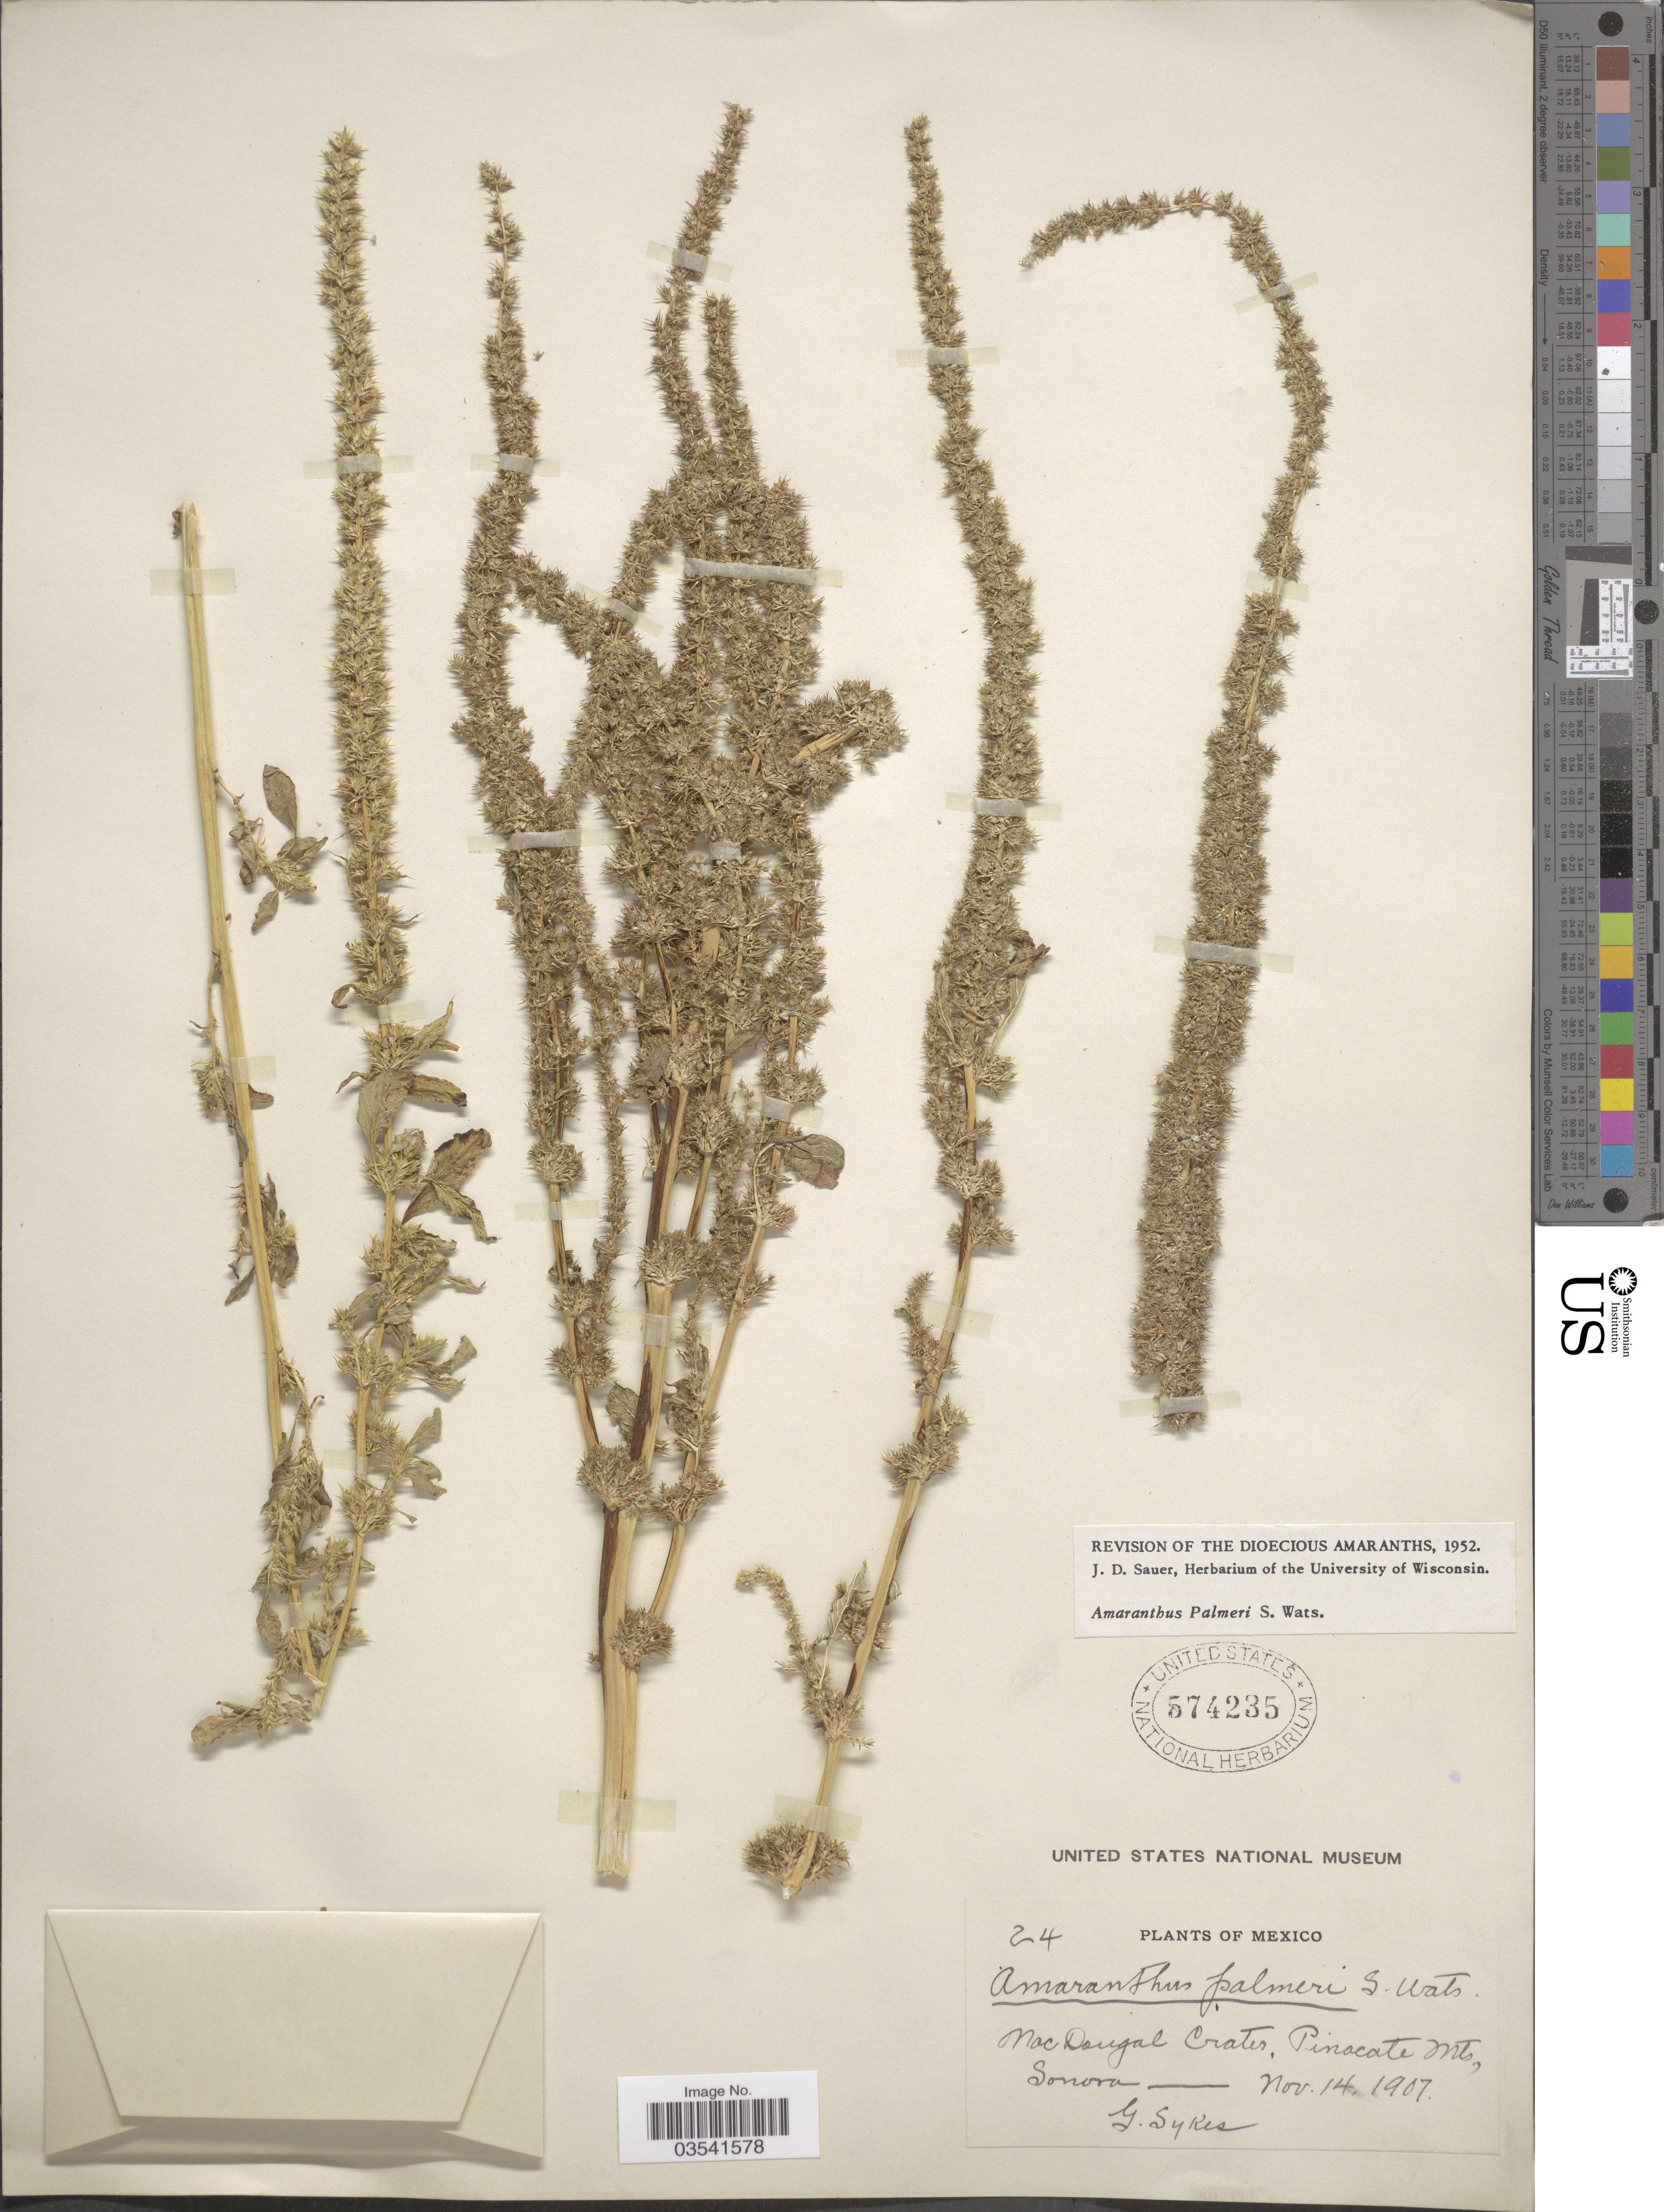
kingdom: Plantae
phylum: Tracheophyta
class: Magnoliopsida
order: Caryophyllales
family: Amaranthaceae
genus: Amaranthus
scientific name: Amaranthus palmeri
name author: S. Watson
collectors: G. Sykes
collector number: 24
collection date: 1907-11-14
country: Mexico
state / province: Sonora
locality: MacDougal Crates, Pinacate Mts.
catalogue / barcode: US 574235